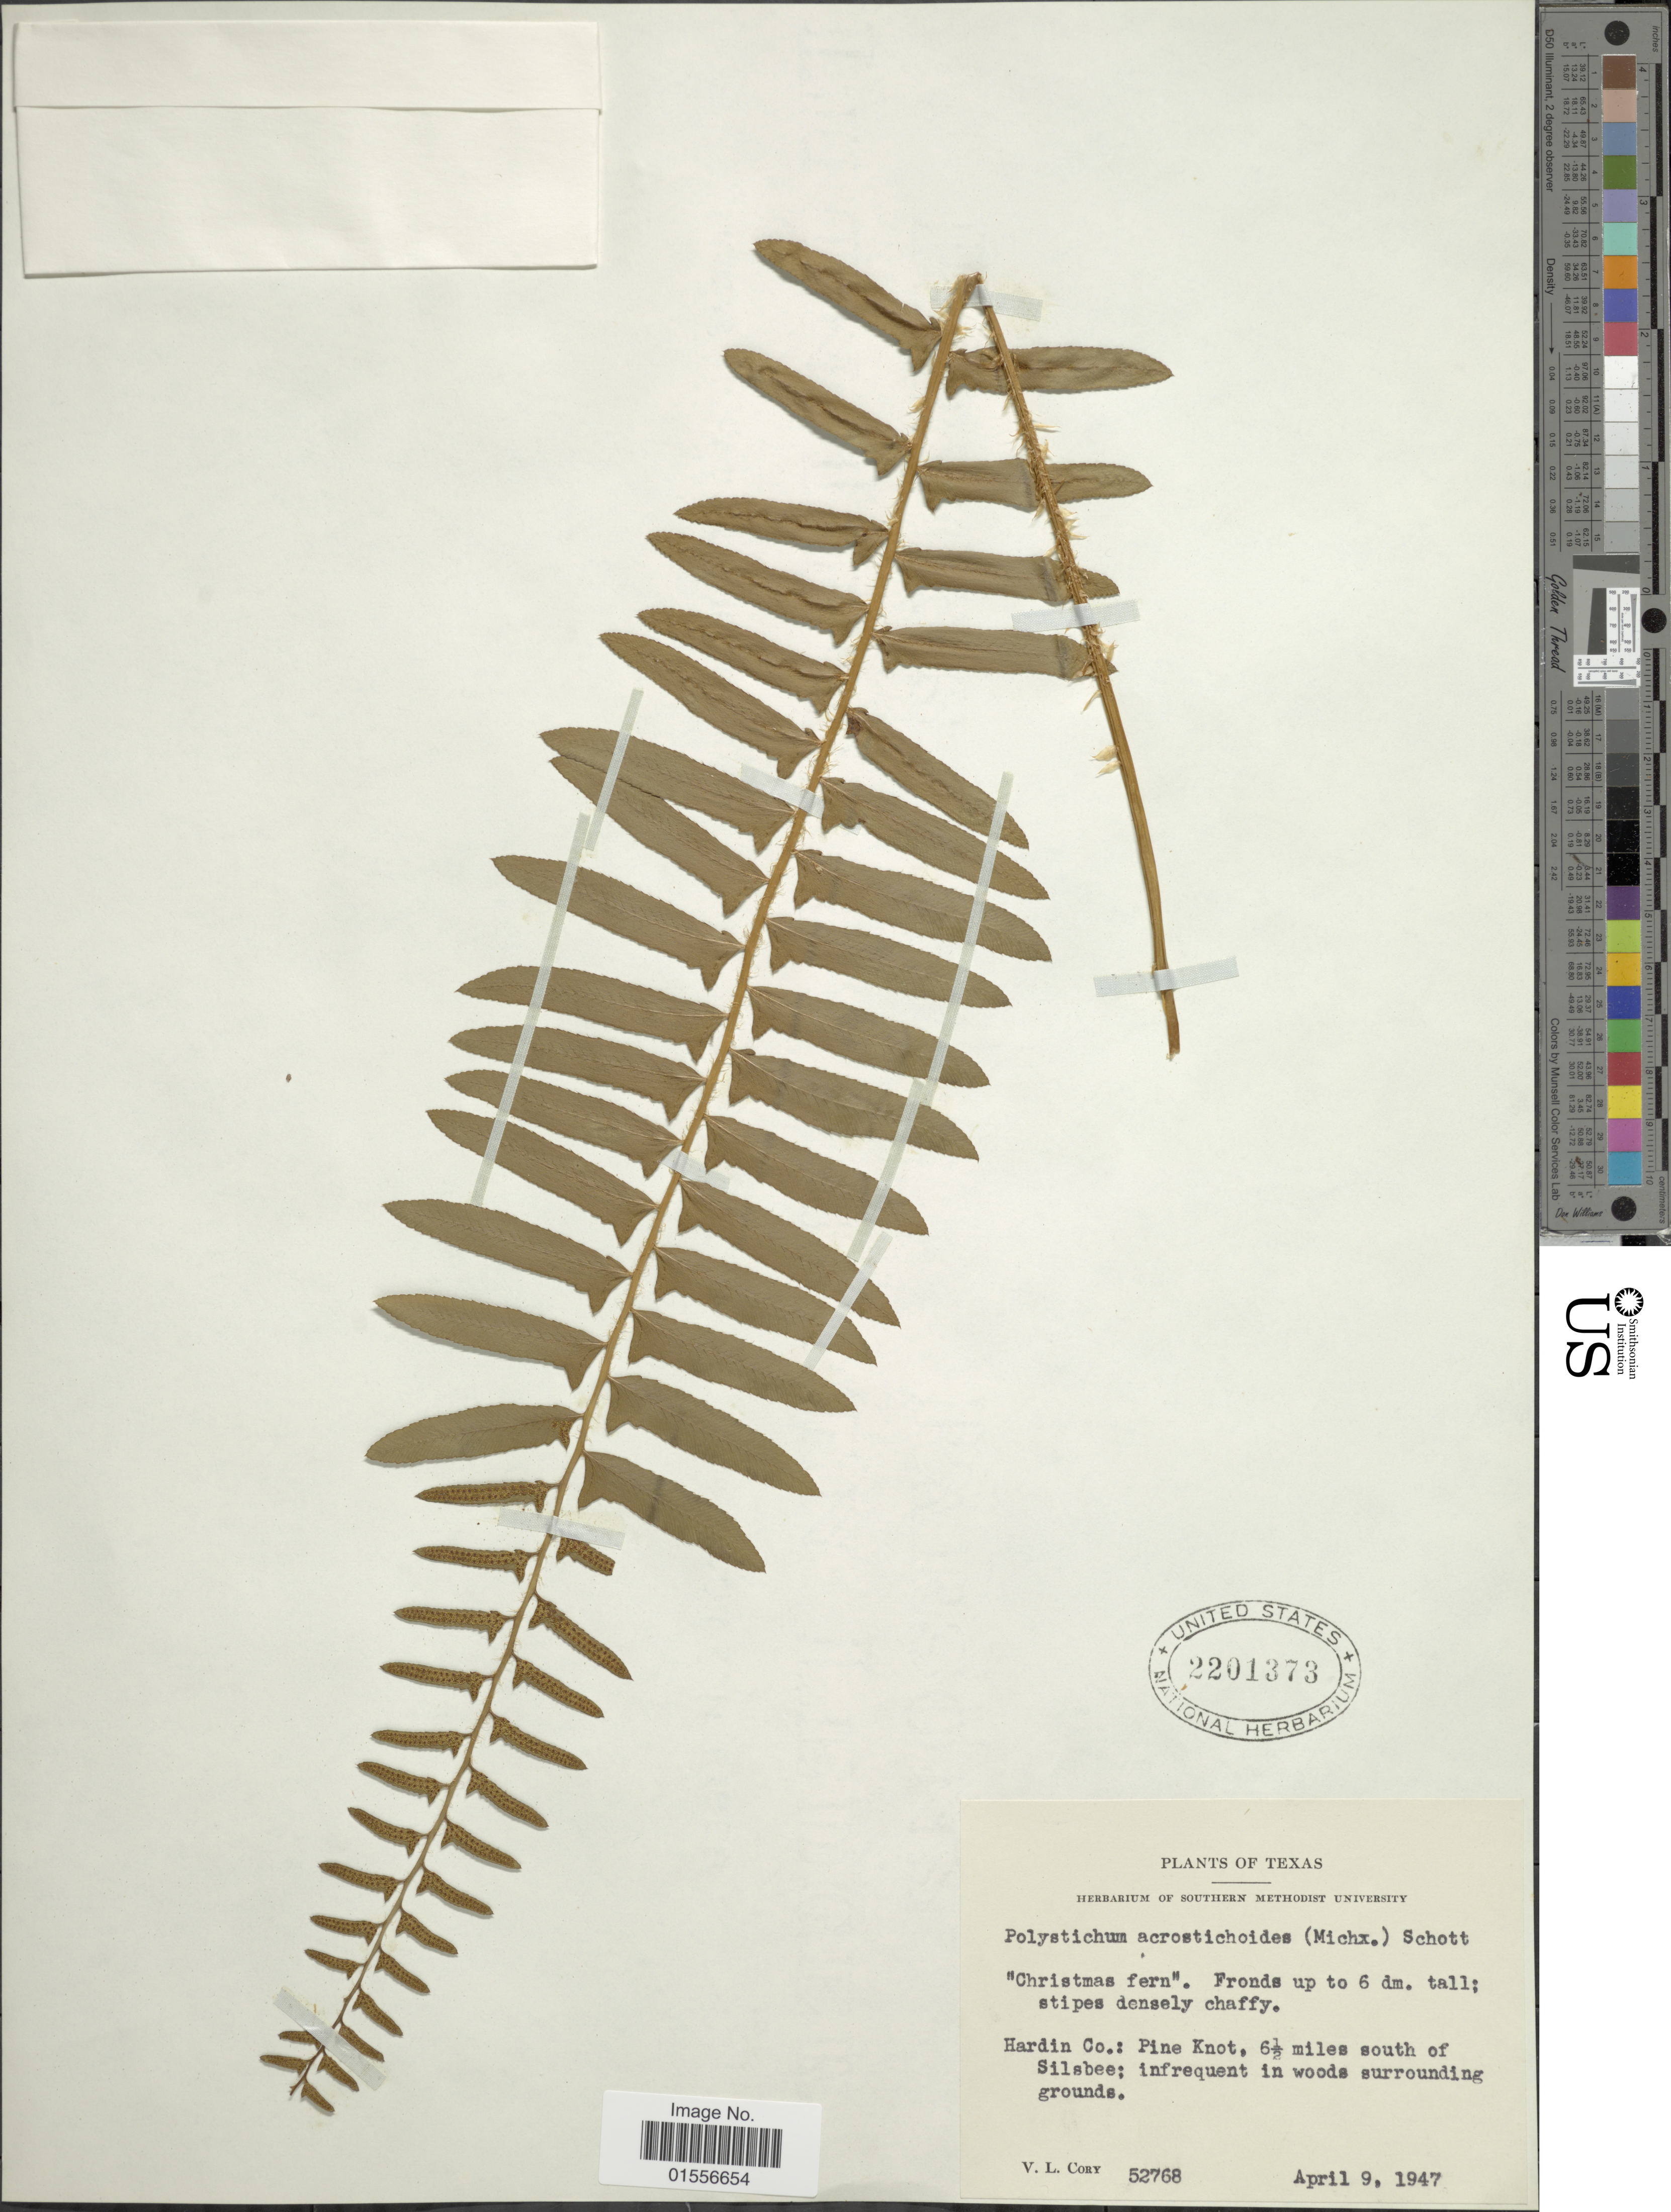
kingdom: Plantae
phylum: Tracheophyta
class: Polypodiopsida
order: Polypodiales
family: Dryopteridaceae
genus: Polystichum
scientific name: Polystichum acrostichoides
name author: (Michx.) Schott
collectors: V. Cory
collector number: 52768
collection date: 1947-04-09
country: United States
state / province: Texas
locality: Hardin CO.: Pine Knot, 6 1/2 miles south of Silsbee.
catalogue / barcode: US 2201373